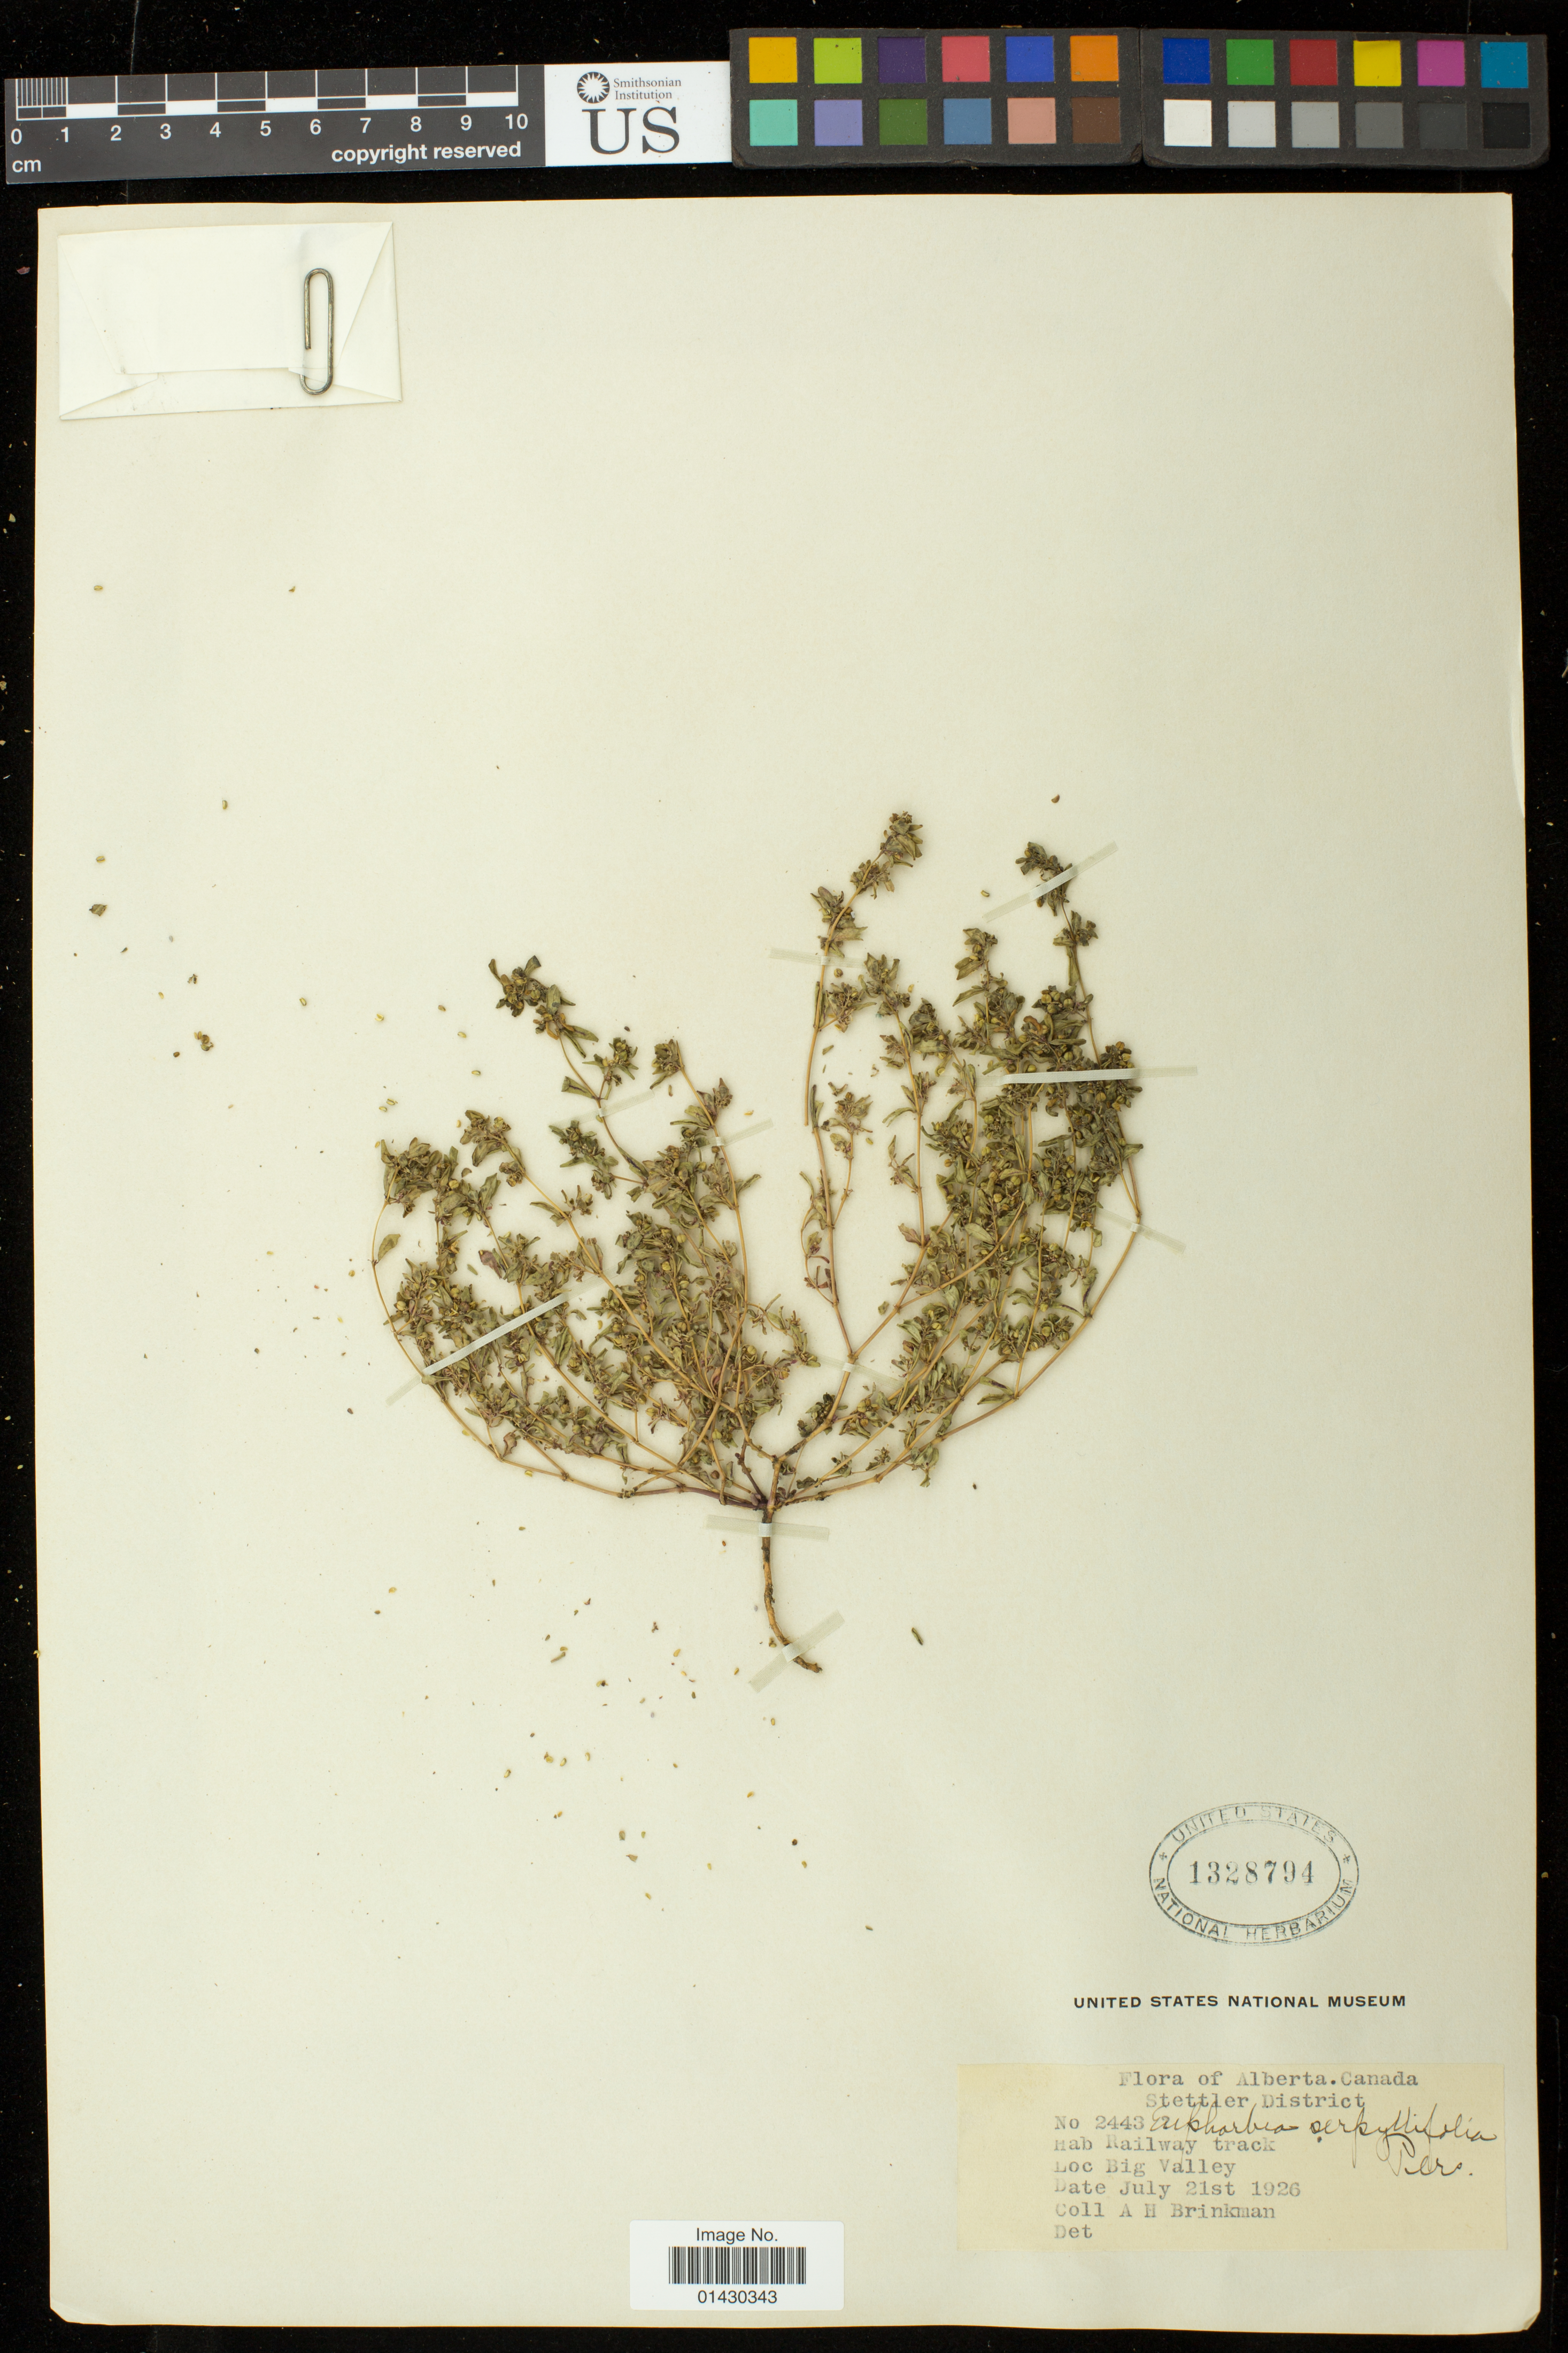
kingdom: Plantae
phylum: Tracheophyta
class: Magnoliopsida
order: Malpighiales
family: Euphorbiaceae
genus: Euphorbia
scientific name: Euphorbia serpillifolia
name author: Pers.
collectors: A. Brinkman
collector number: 2443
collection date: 1926-07-21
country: Canada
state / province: Alberta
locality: Stettler District. Big Valley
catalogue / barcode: US 1328794